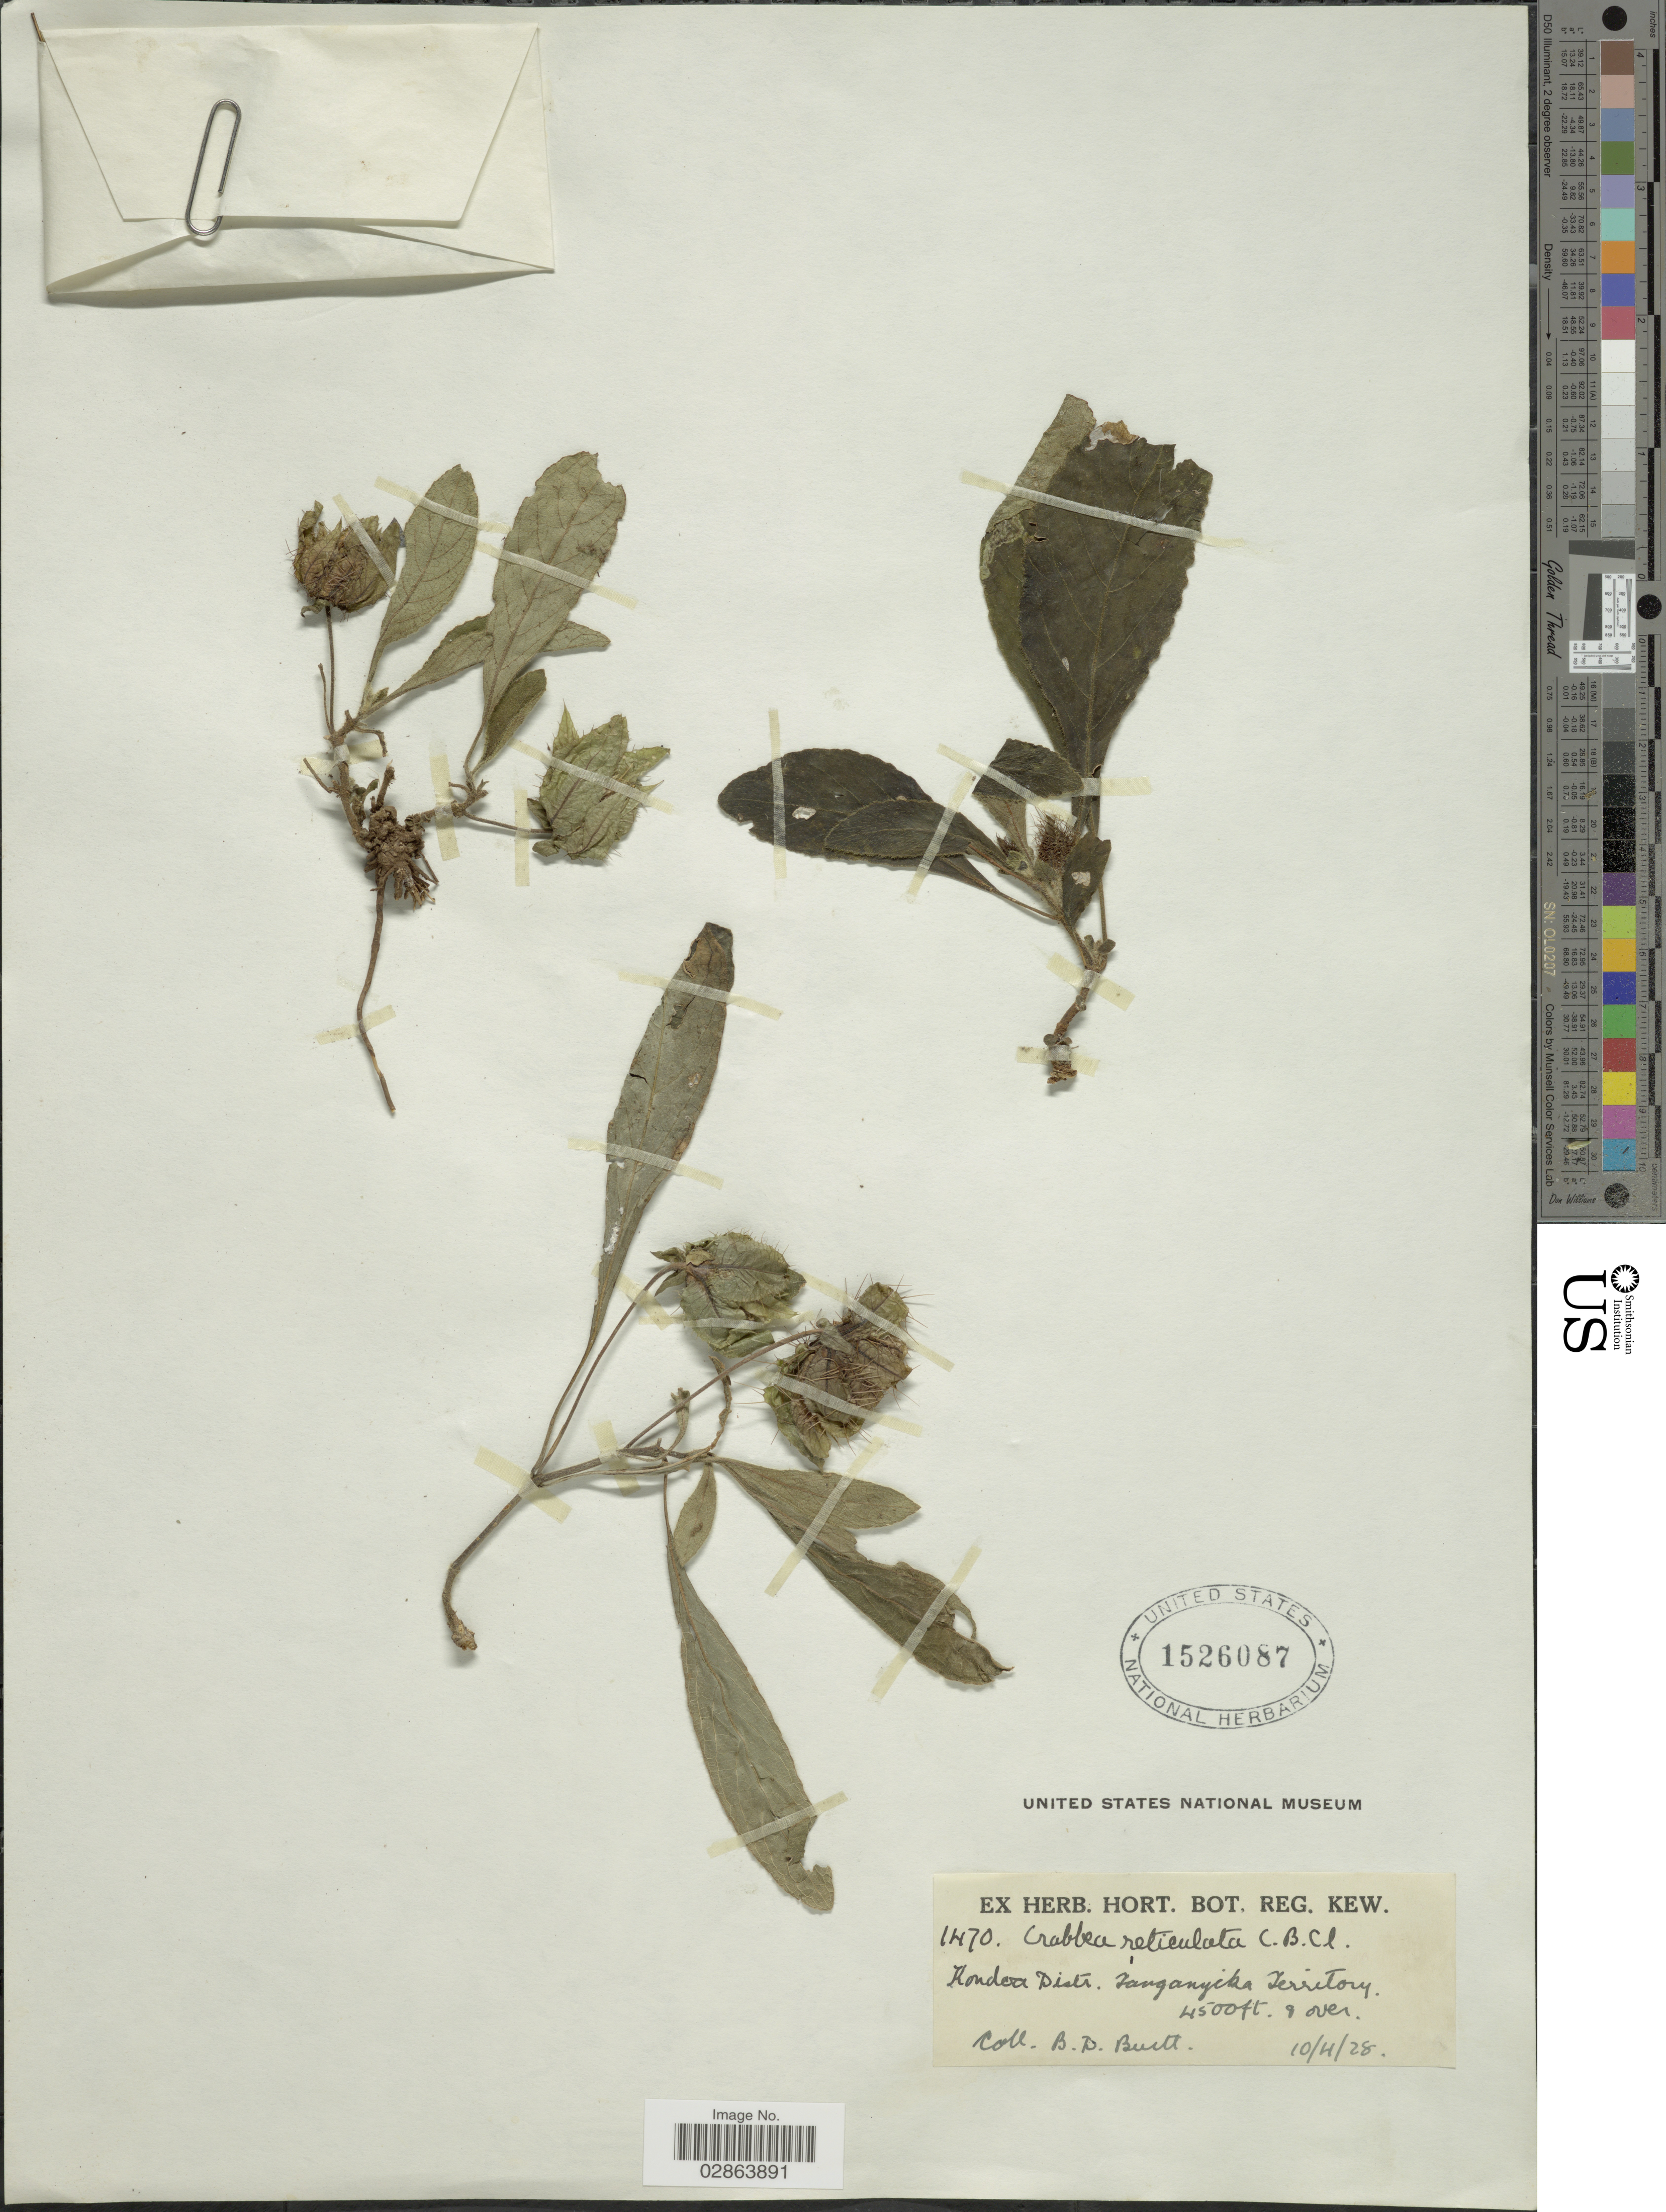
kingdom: Plantae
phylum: Tracheophyta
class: Magnoliopsida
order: Lamiales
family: Acanthaceae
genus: Crabbea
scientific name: Crabbea reticulata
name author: C.B. Clarke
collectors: B. D. Burtt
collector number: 1470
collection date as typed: Transcribed d/m/y: 10/4/28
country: Tanzania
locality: Kondoa District, Tanganyika Territory.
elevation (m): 1372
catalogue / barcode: US 1526087